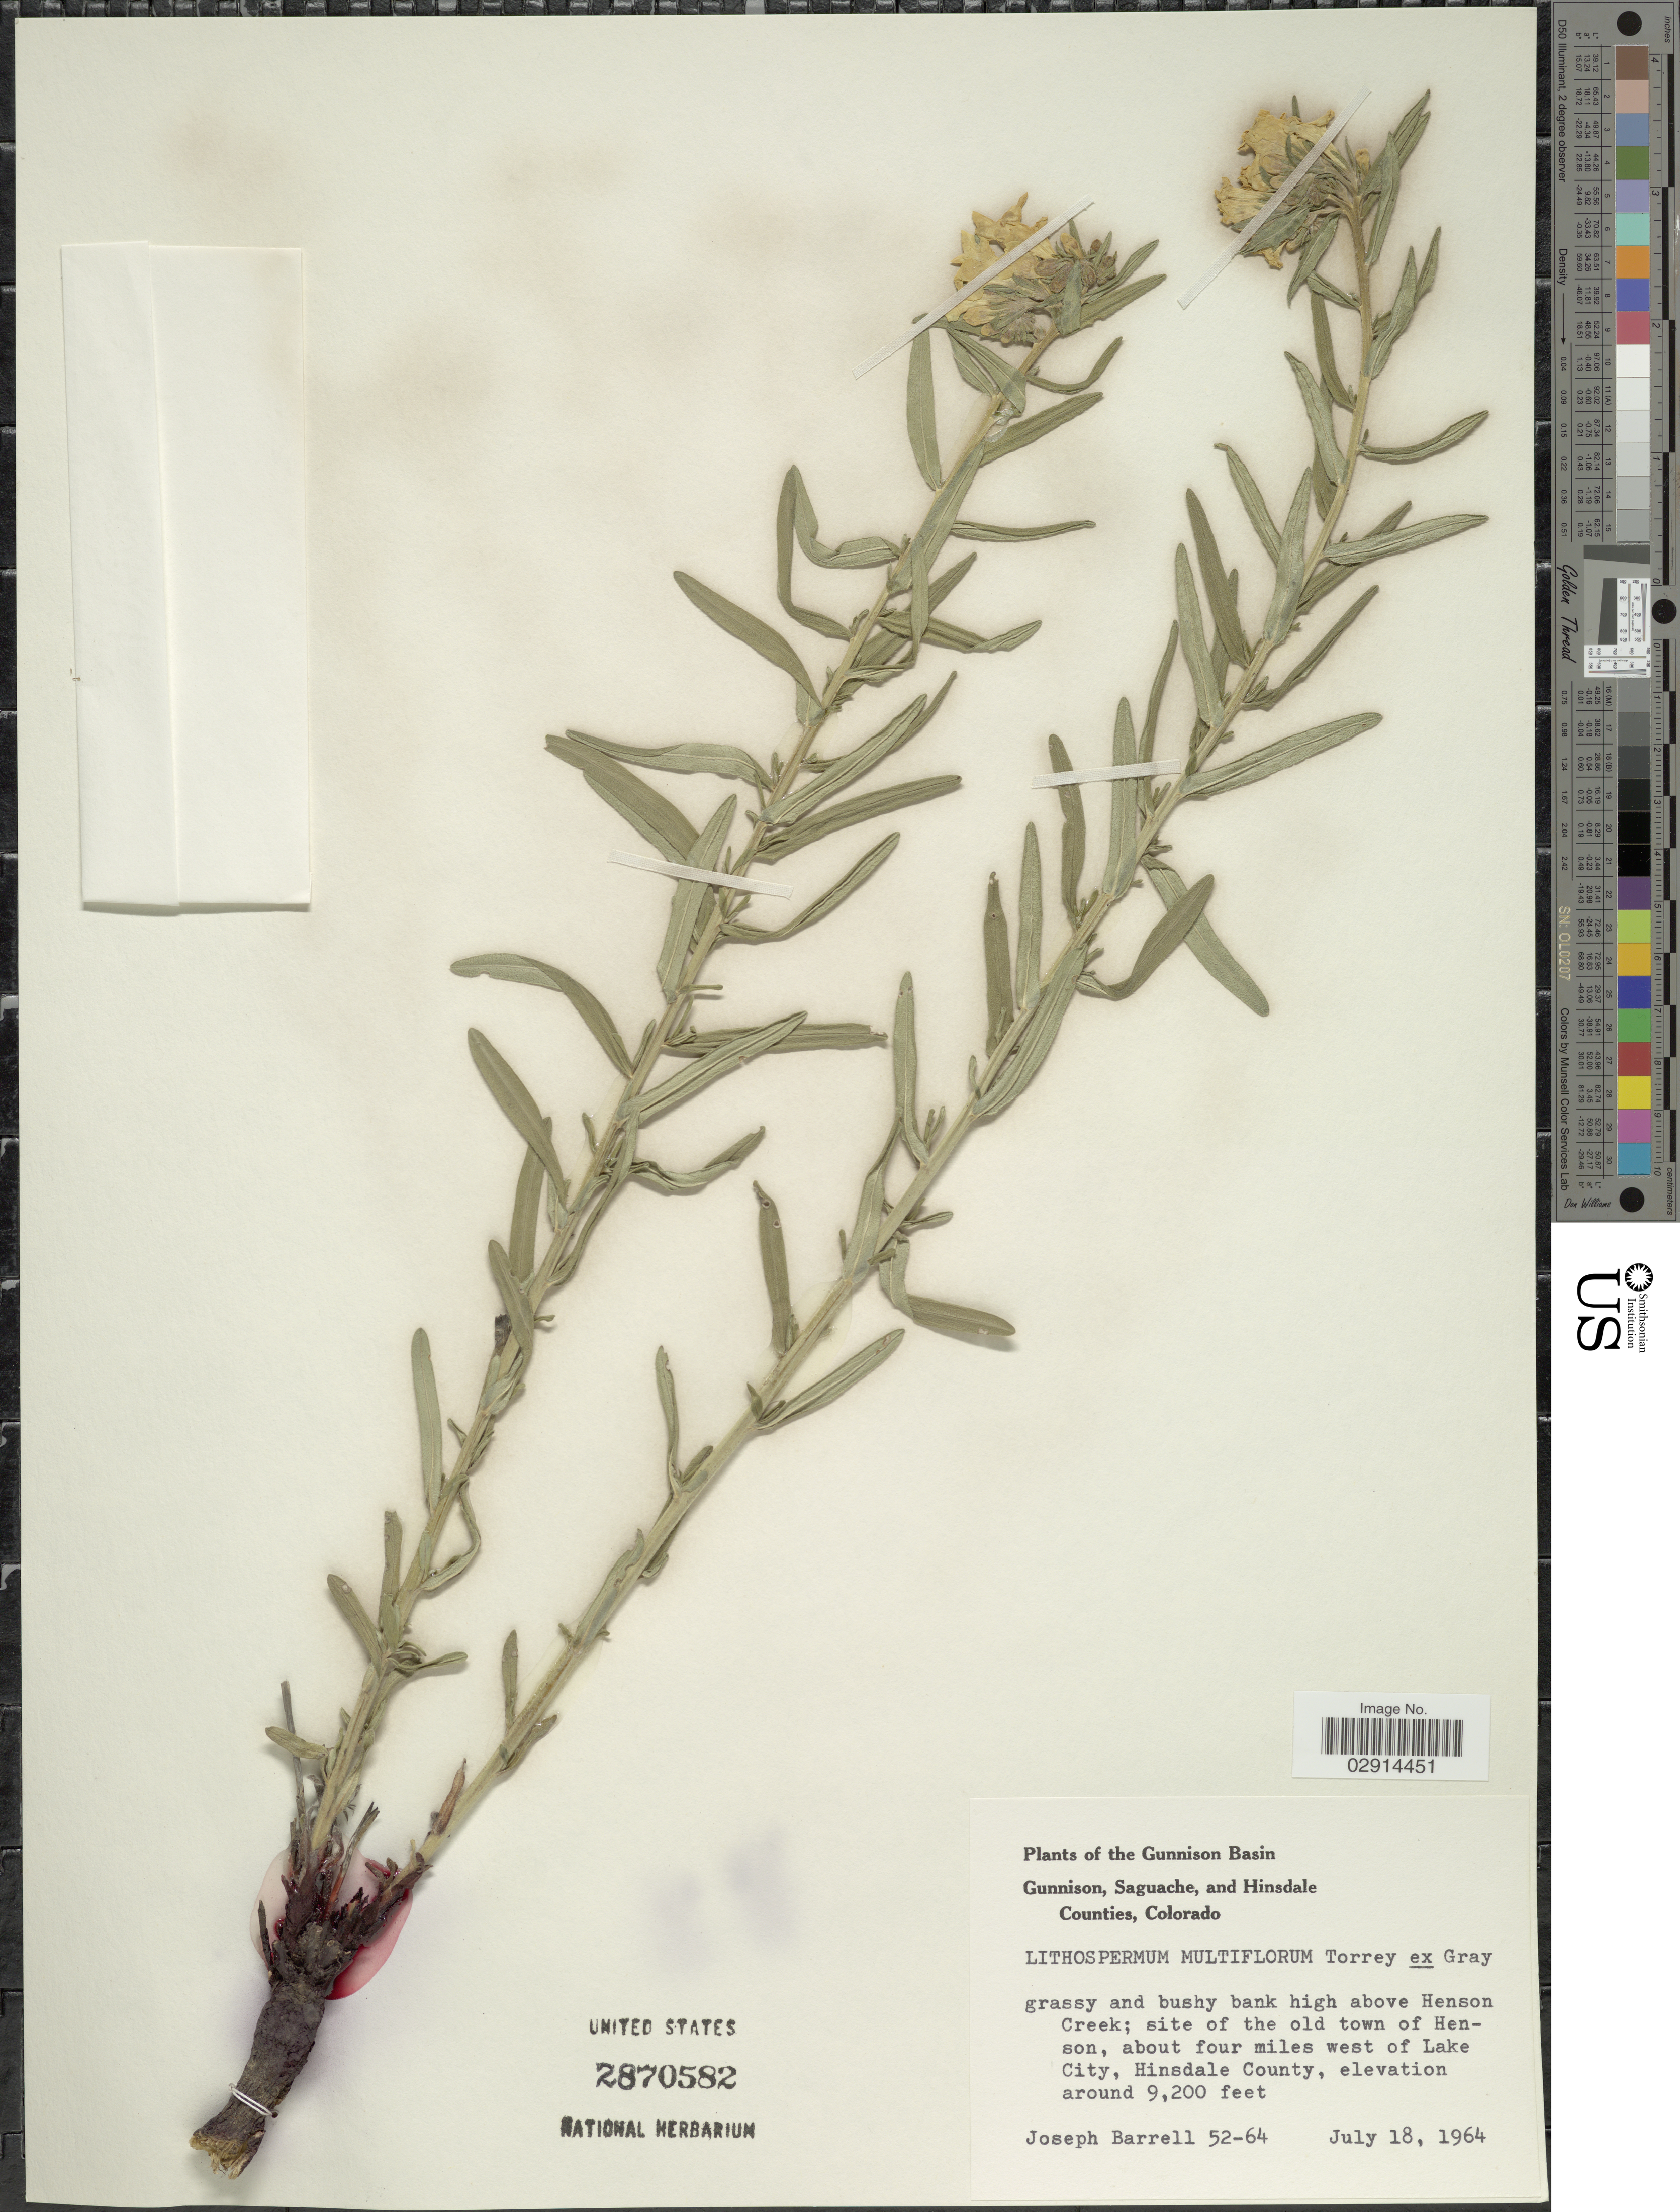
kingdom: Plantae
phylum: Tracheophyta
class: Magnoliopsida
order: Boraginales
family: Boraginaceae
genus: Lithospermum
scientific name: Lithospermum multiflorum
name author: Torr. ex A. Gray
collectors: J. Barrell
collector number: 52-64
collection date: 1964-07-18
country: United States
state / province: Colorado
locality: Gunnison Basin. Above Henson Creek, site of the old town of Henson, about four miles west of Lake City, Hinsdale County.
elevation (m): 2804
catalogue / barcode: US 2870582